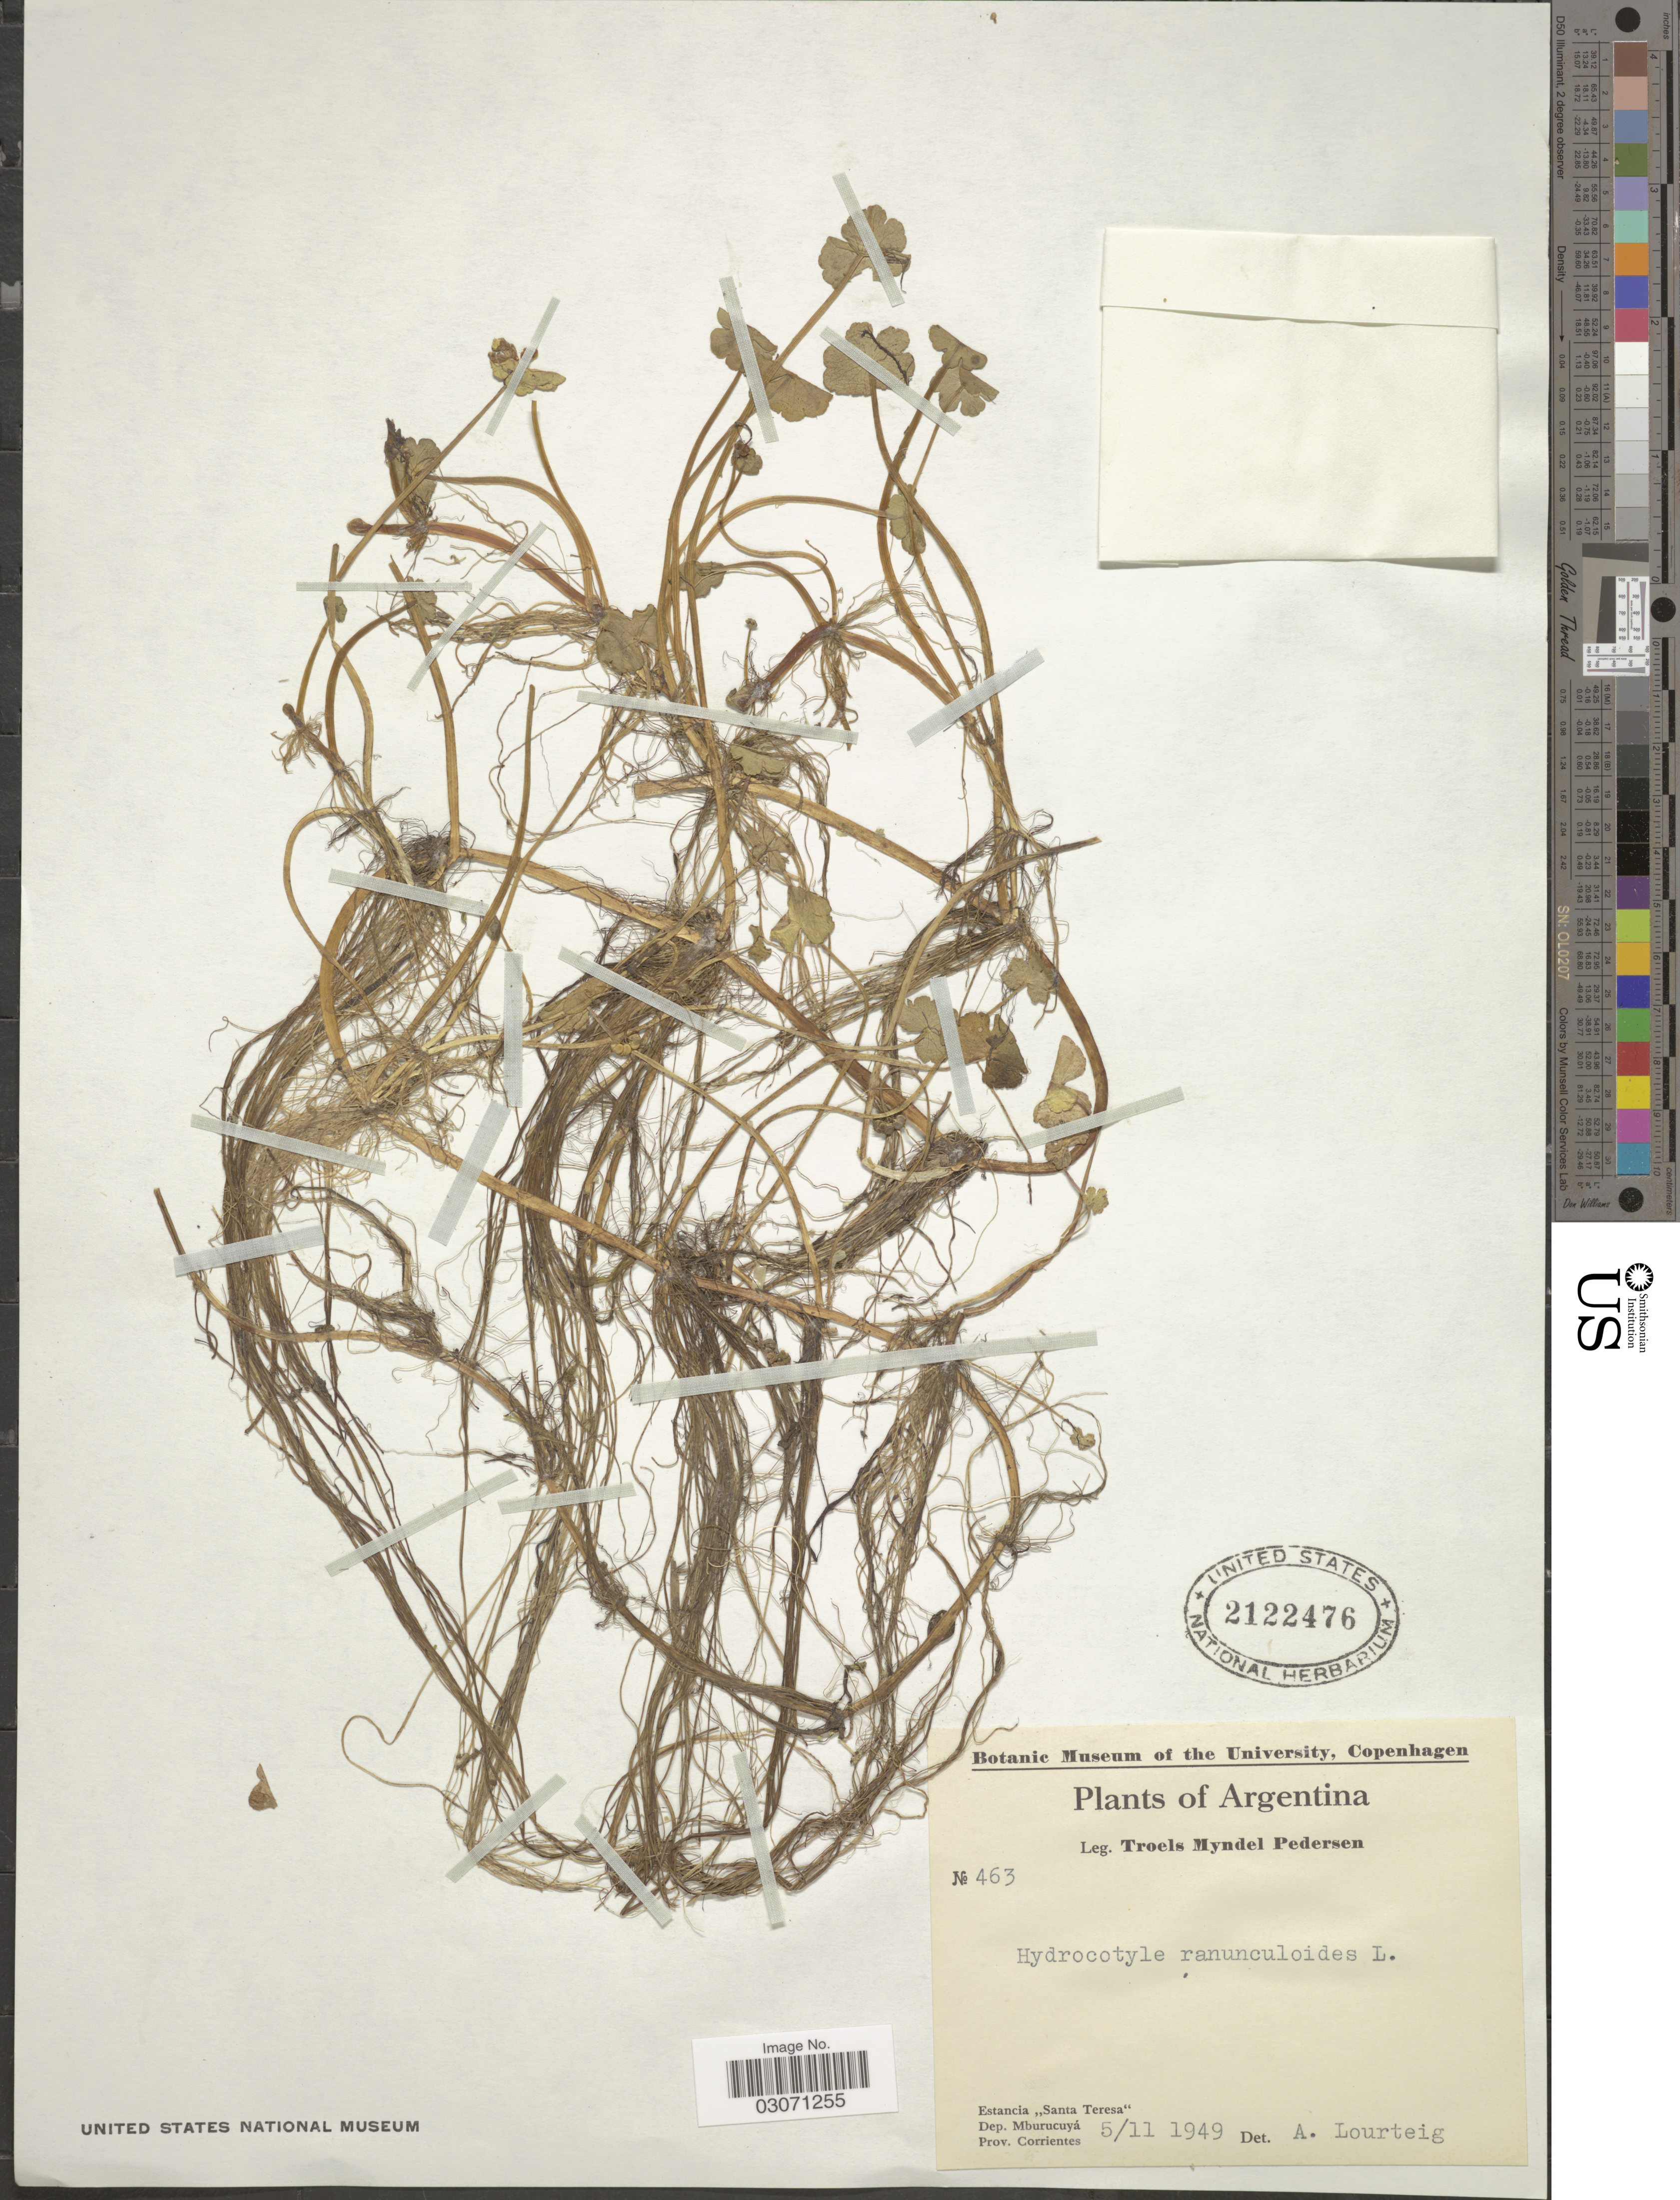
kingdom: Plantae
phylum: Tracheophyta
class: Magnoliopsida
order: Apiales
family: Araliaceae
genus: Hydrocotyle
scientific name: Hydrocotyle ranunculoides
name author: L. f.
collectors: T. Pederson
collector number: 463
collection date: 1949-11-05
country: Argentina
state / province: Corrientes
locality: Estancia "Santa Teresa". Dep. Mburucuyá.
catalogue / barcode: US 2122476